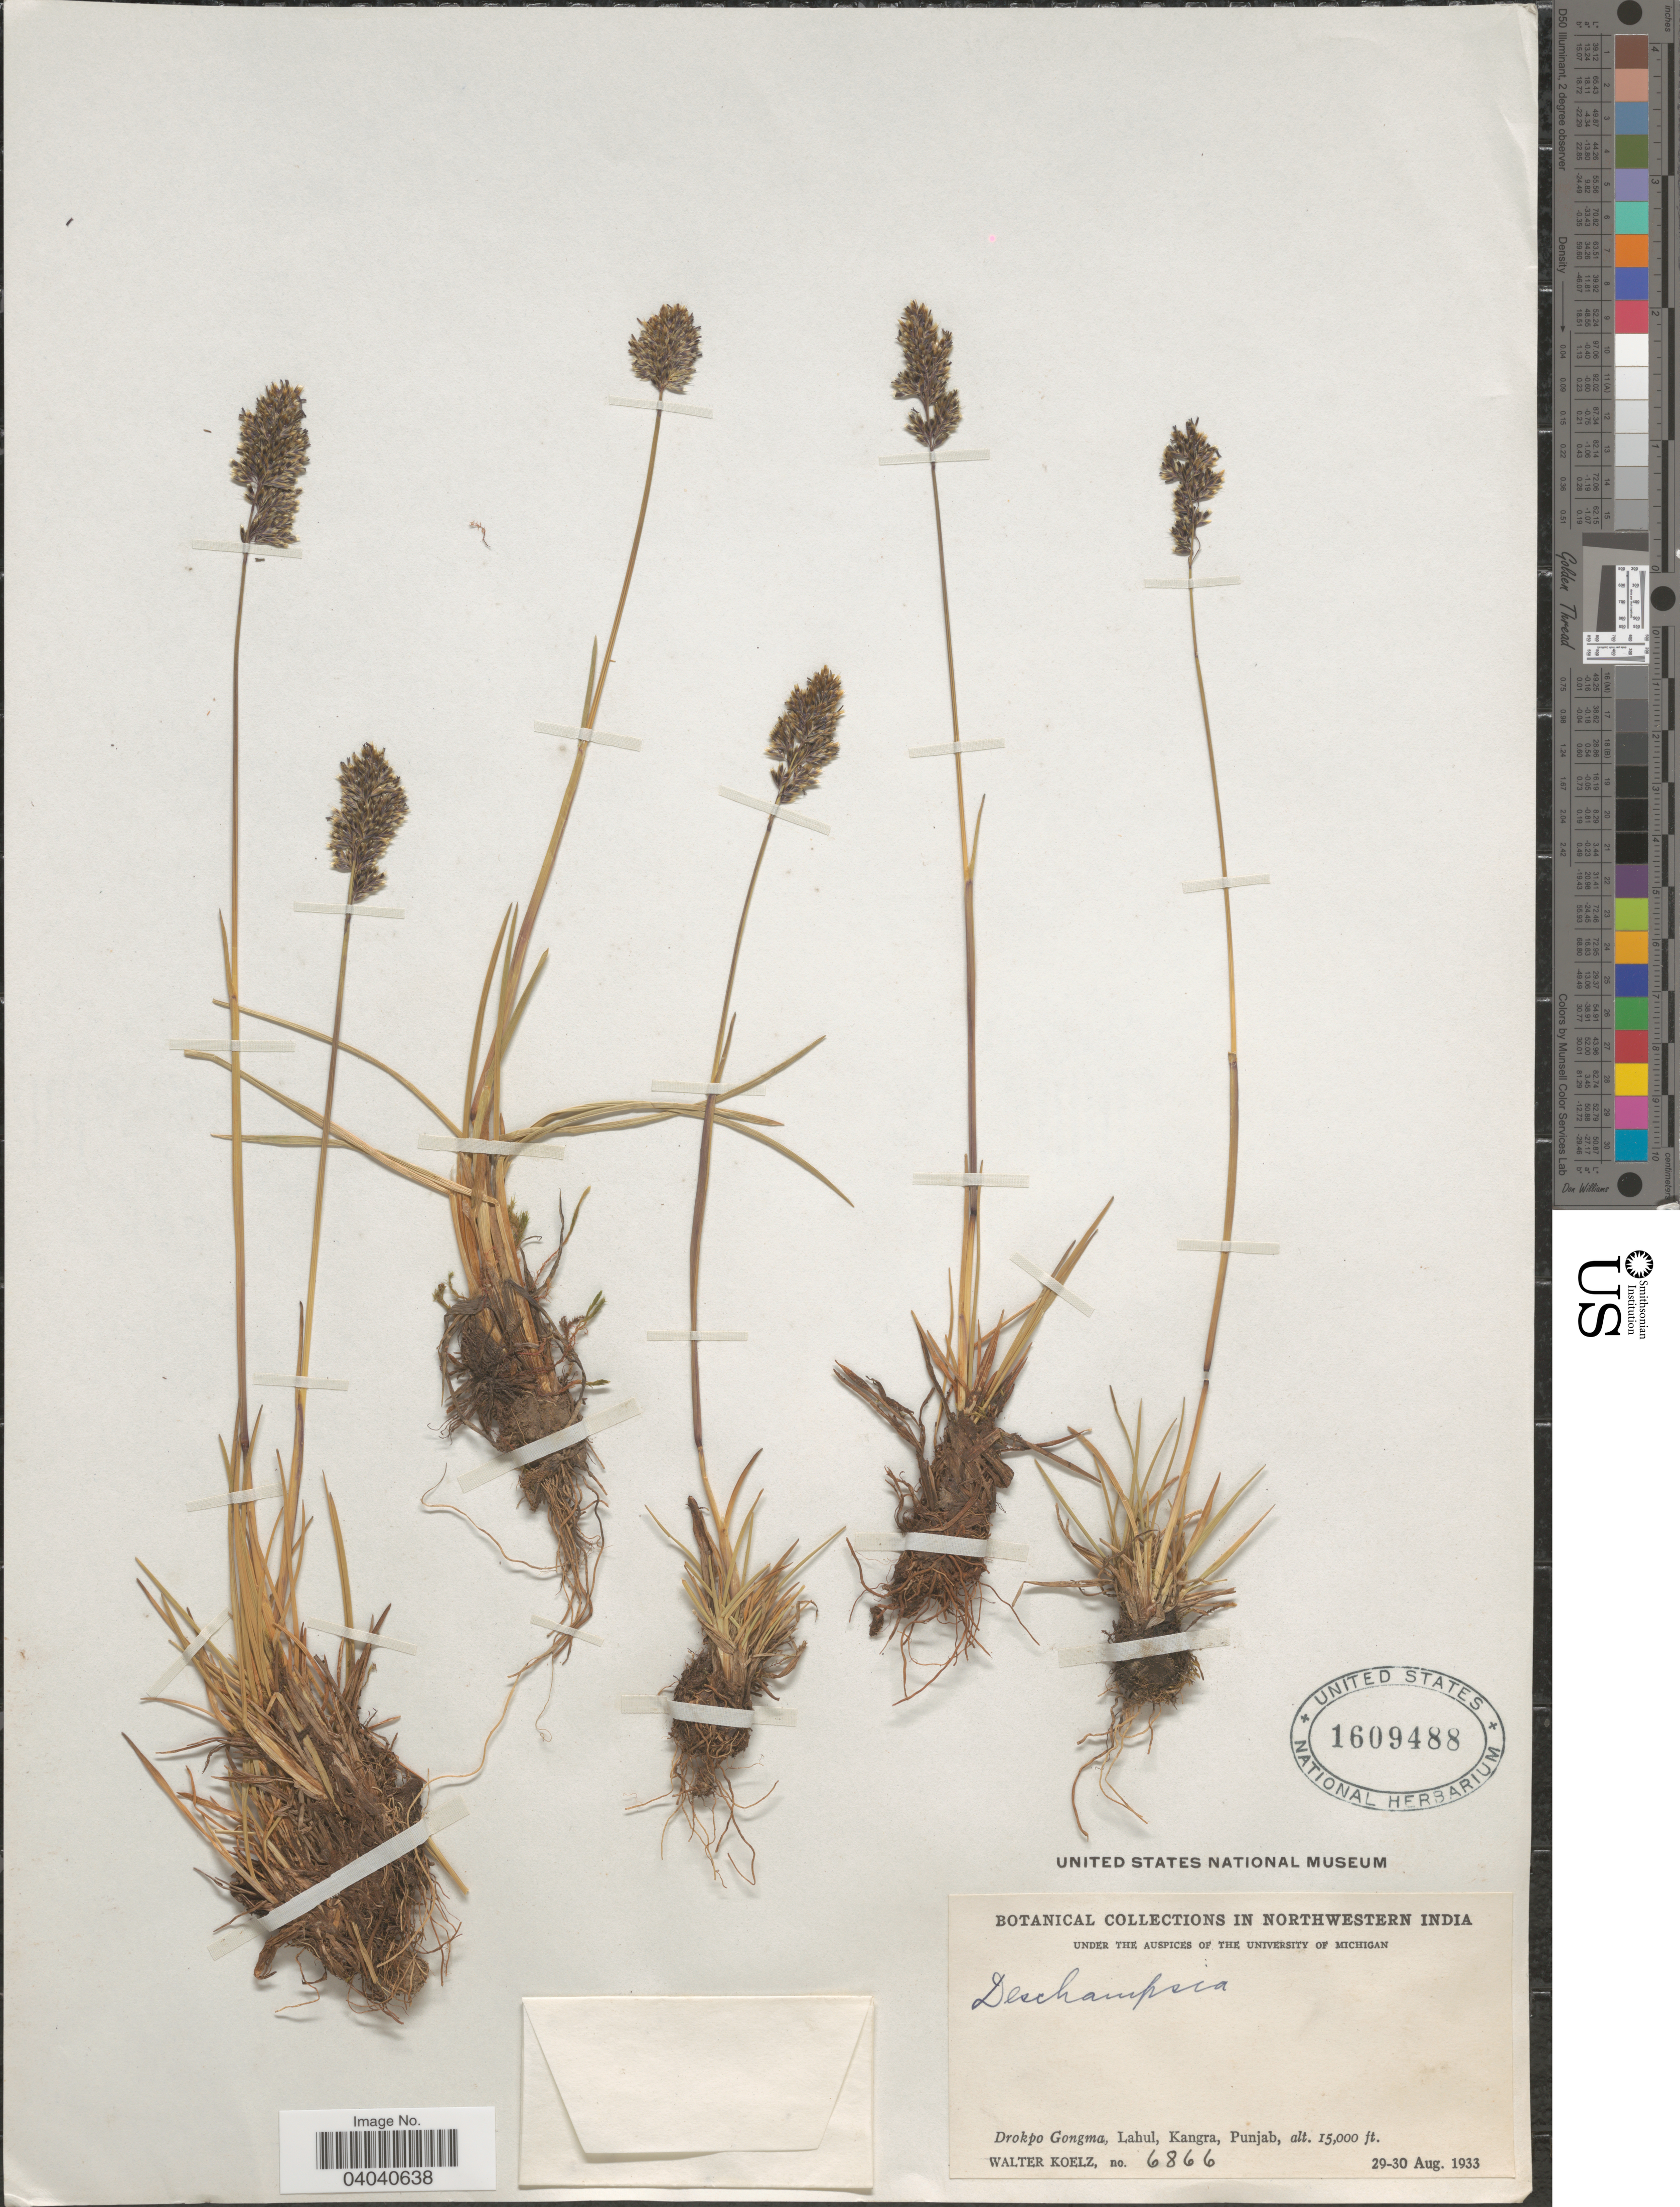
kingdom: Plantae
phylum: Tracheophyta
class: Liliopsida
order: Poales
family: Poaceae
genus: Deschampsia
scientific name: Deschampsia sp.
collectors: W. N. Koelz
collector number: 6866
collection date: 1933-08-29/1933-08-30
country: India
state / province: Punjab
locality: Northwestern India. Drokpo Gongma, Lahul, Kangra.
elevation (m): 4572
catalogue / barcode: US 1609488